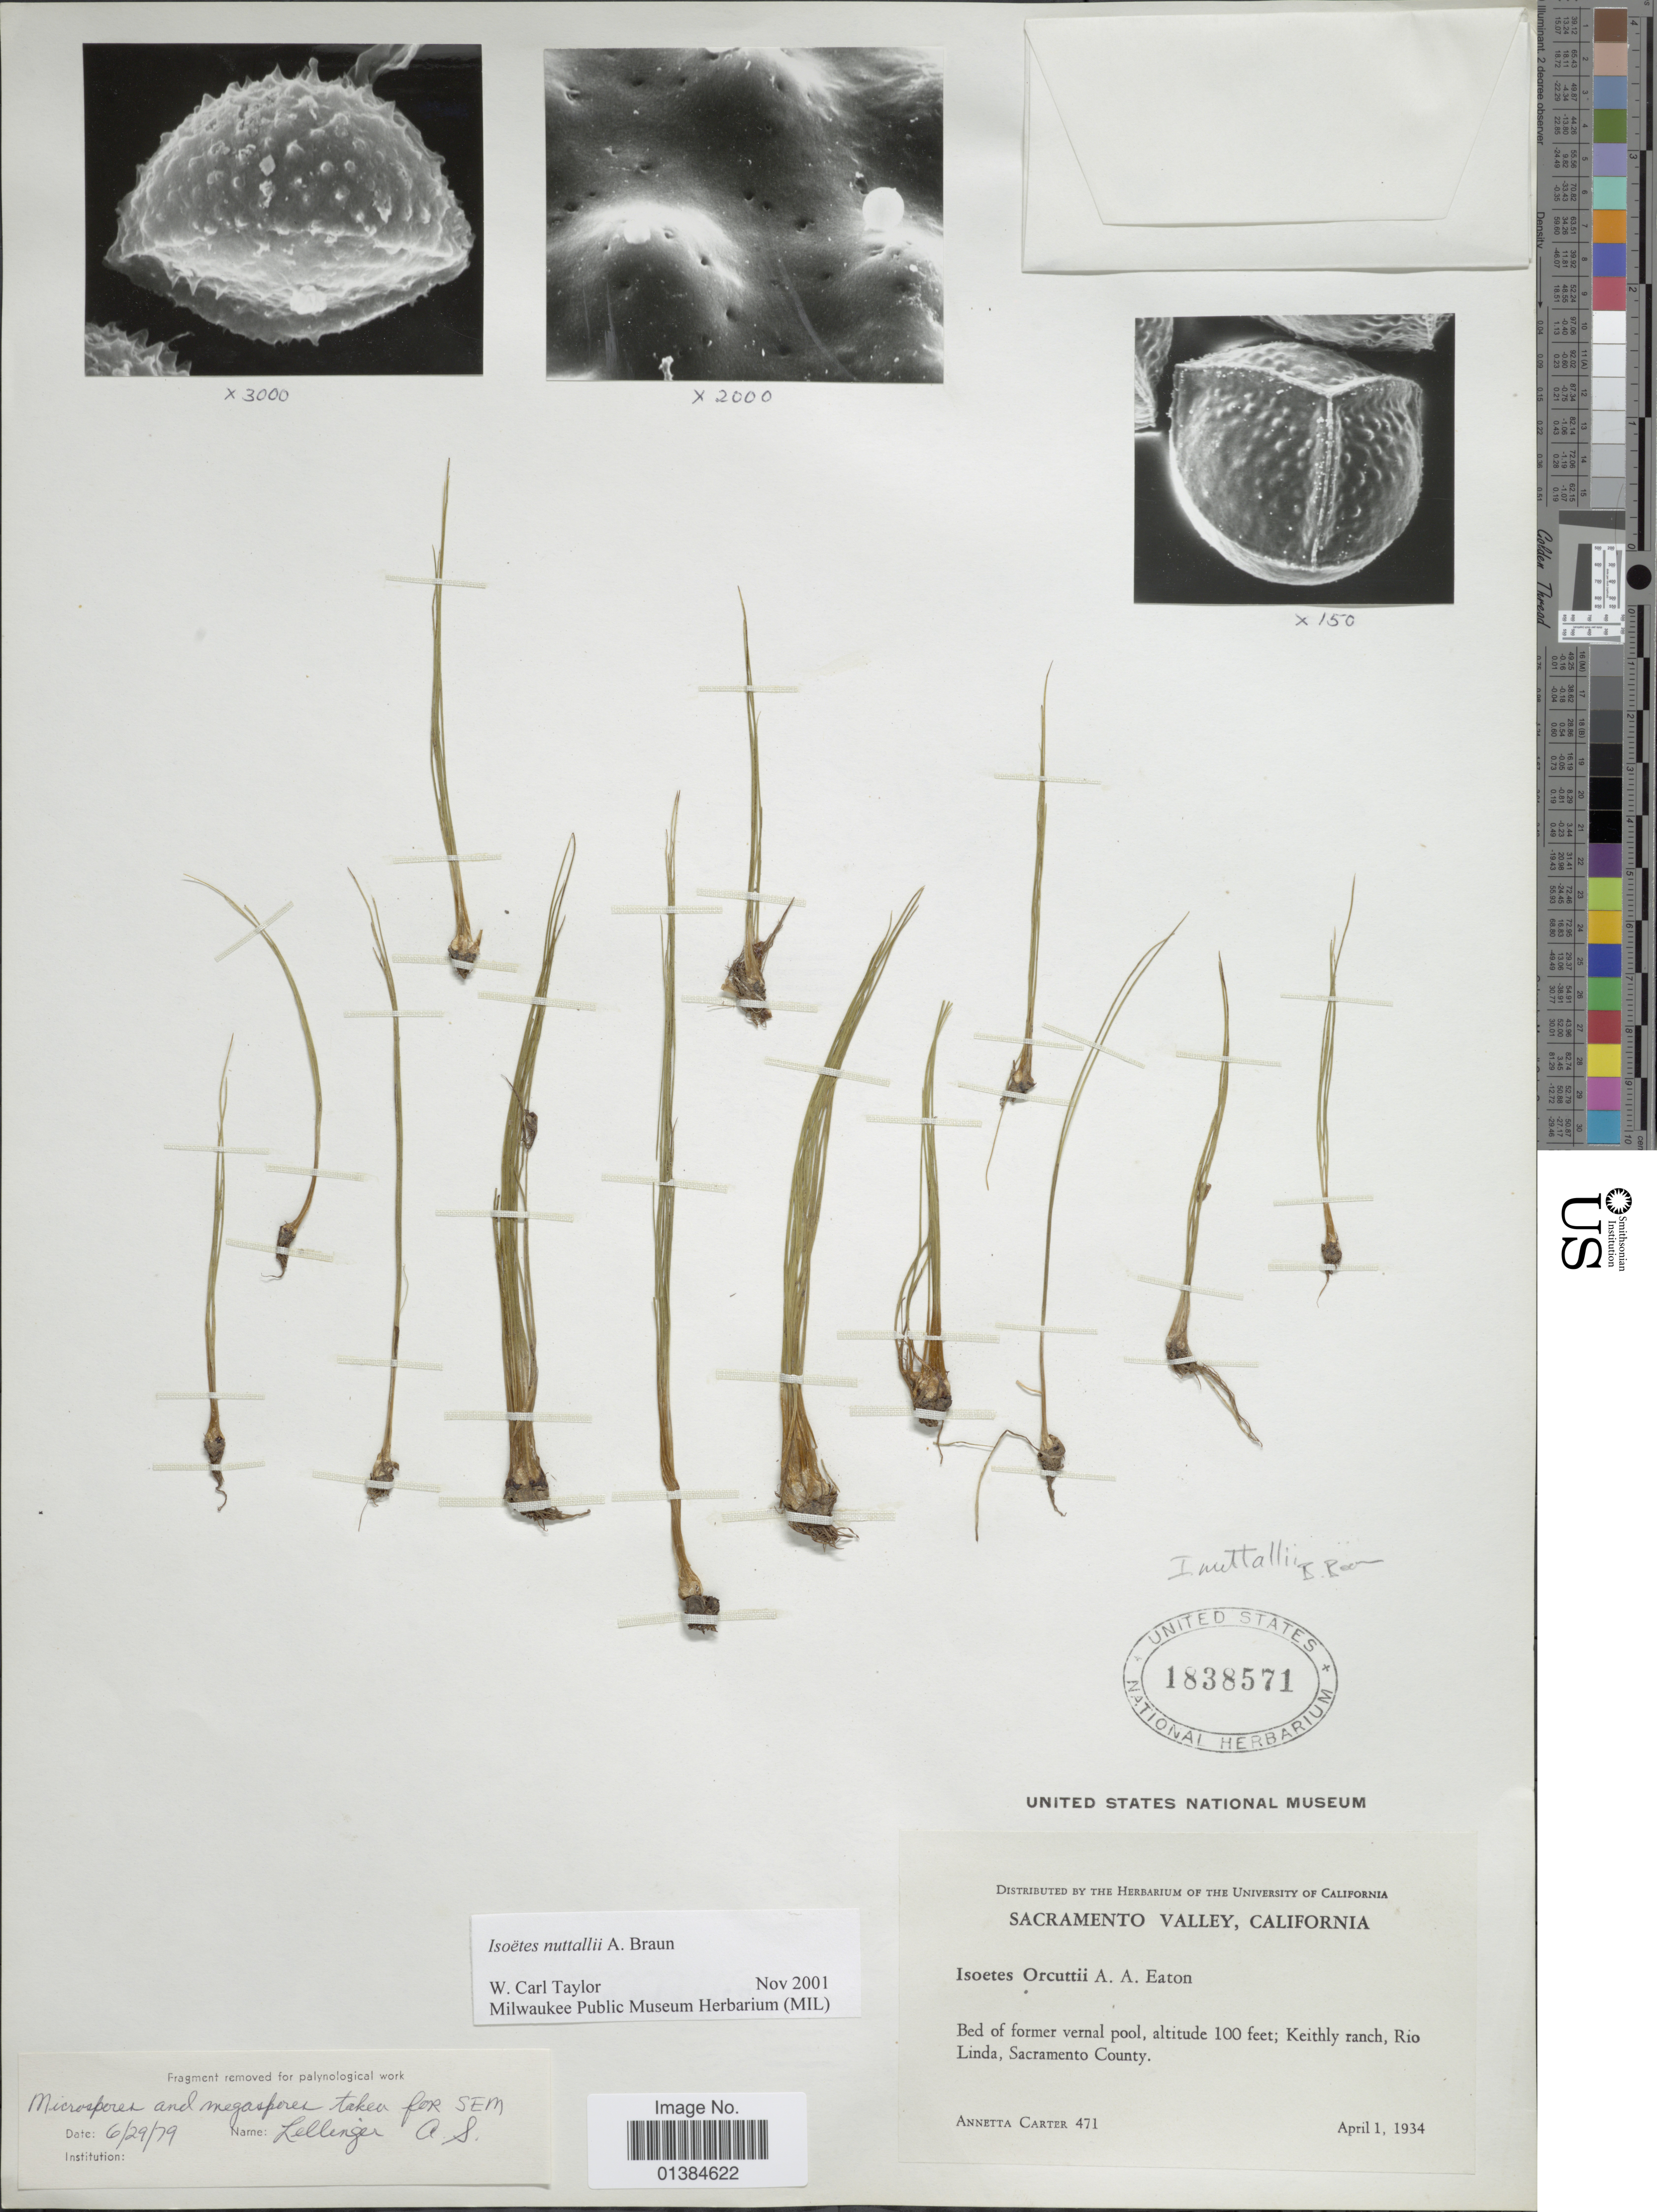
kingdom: Plantae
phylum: Tracheophyta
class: Lycopodiopsida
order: Isoetales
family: Isoetaceae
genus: Isoetes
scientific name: Isoetes nuttallii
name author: A. Braun ex Engelm.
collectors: A. Carter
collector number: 471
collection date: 1934-04-01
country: United States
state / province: California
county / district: Sacramento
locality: Sacramento Valley. Keithly ranch, Rio Linda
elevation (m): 30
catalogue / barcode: US 1838571